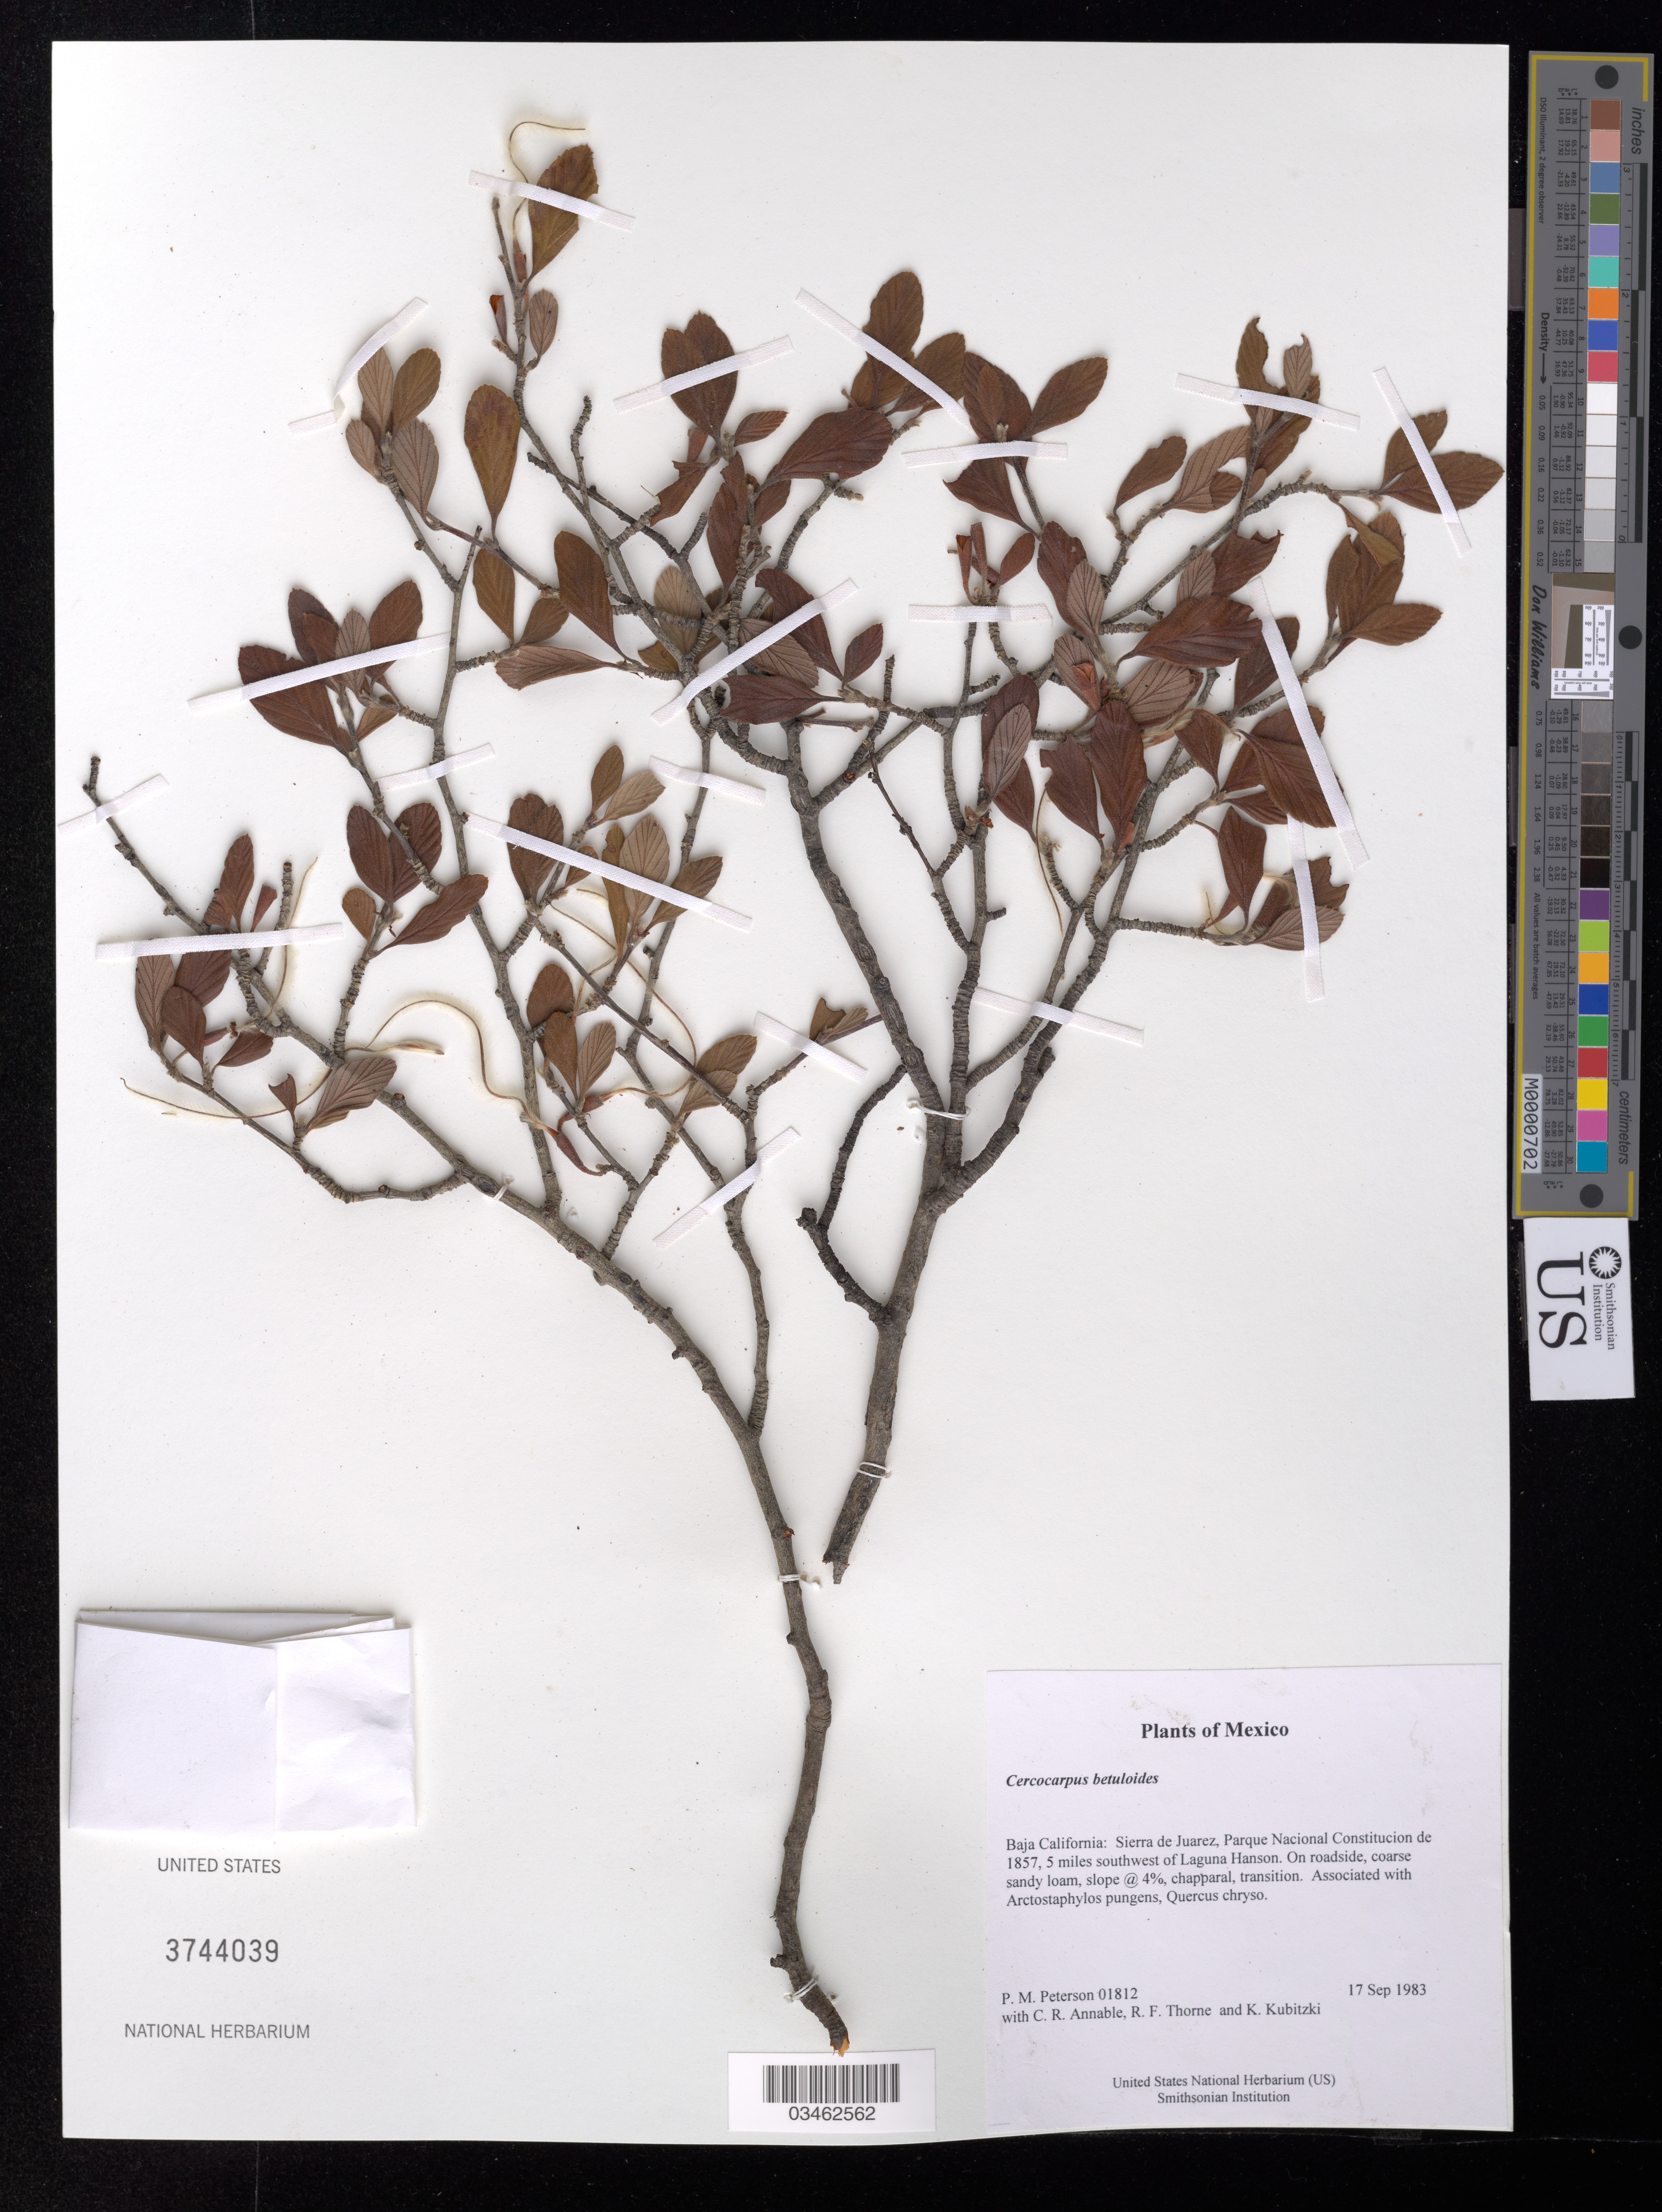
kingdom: Plantae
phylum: Tracheophyta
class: Magnoliopsida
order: Rosales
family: Rosaceae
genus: Cercocarpus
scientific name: Cercocarpus betuloides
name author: Nutt.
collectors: P. M. Peterson, C. R. Annable, R. F. Thorne & K. Kubitzki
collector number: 01812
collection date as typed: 17 Sep 1983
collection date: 1983-09-17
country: Mexico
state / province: Baja California Norte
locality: Sierra de Juarez, Parque Nacional Constitucion de 1857, 5 miles southwest of Laguna Hanson.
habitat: On roadside, coarse sandy loam, slope @ 4%, chapparal, transition. Associated with Arctostaphylos pungens, Quercus chryso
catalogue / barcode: US 3744039